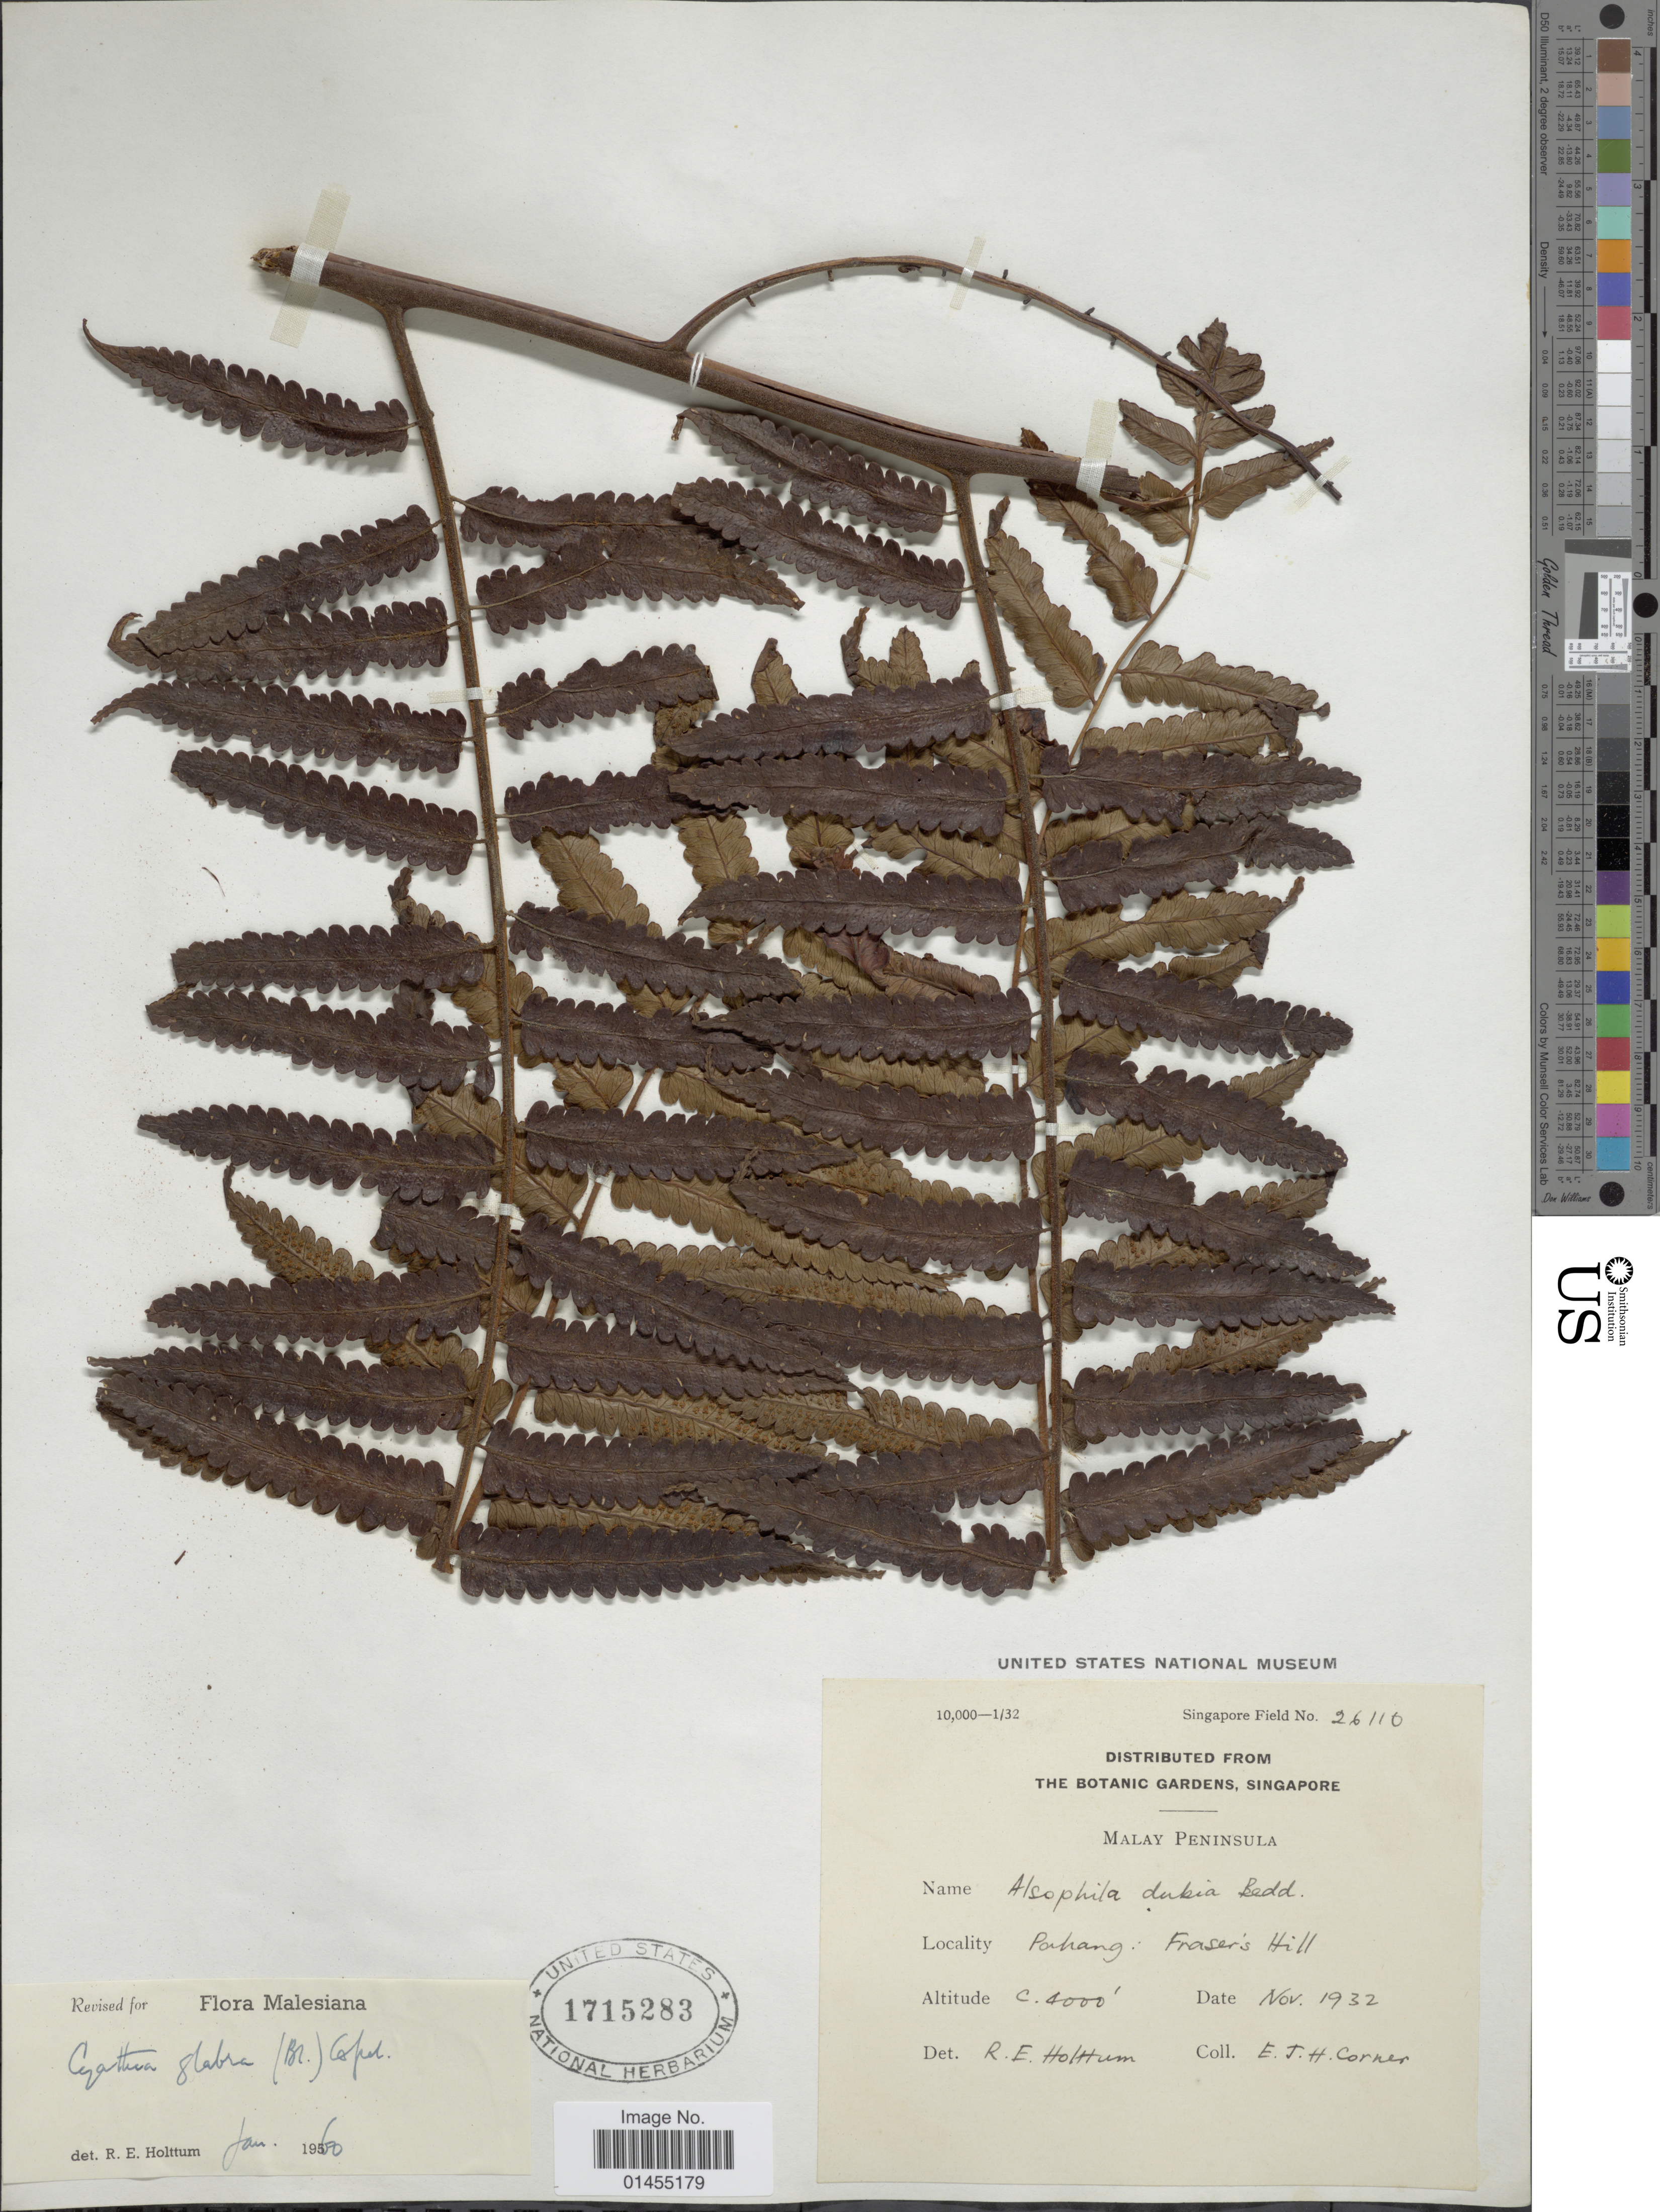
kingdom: Plantae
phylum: Tracheophyta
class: Polypodiopsida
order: Cyatheales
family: Cyatheaceae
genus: Alsophila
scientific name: Alsophila glabra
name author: (Blume) Hook.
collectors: E. Corner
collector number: Singapore Field 26110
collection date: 1932-11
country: Malaysia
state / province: Pahang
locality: Malay Peninsula, Fraser's Hill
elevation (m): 1219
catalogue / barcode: US 1715283